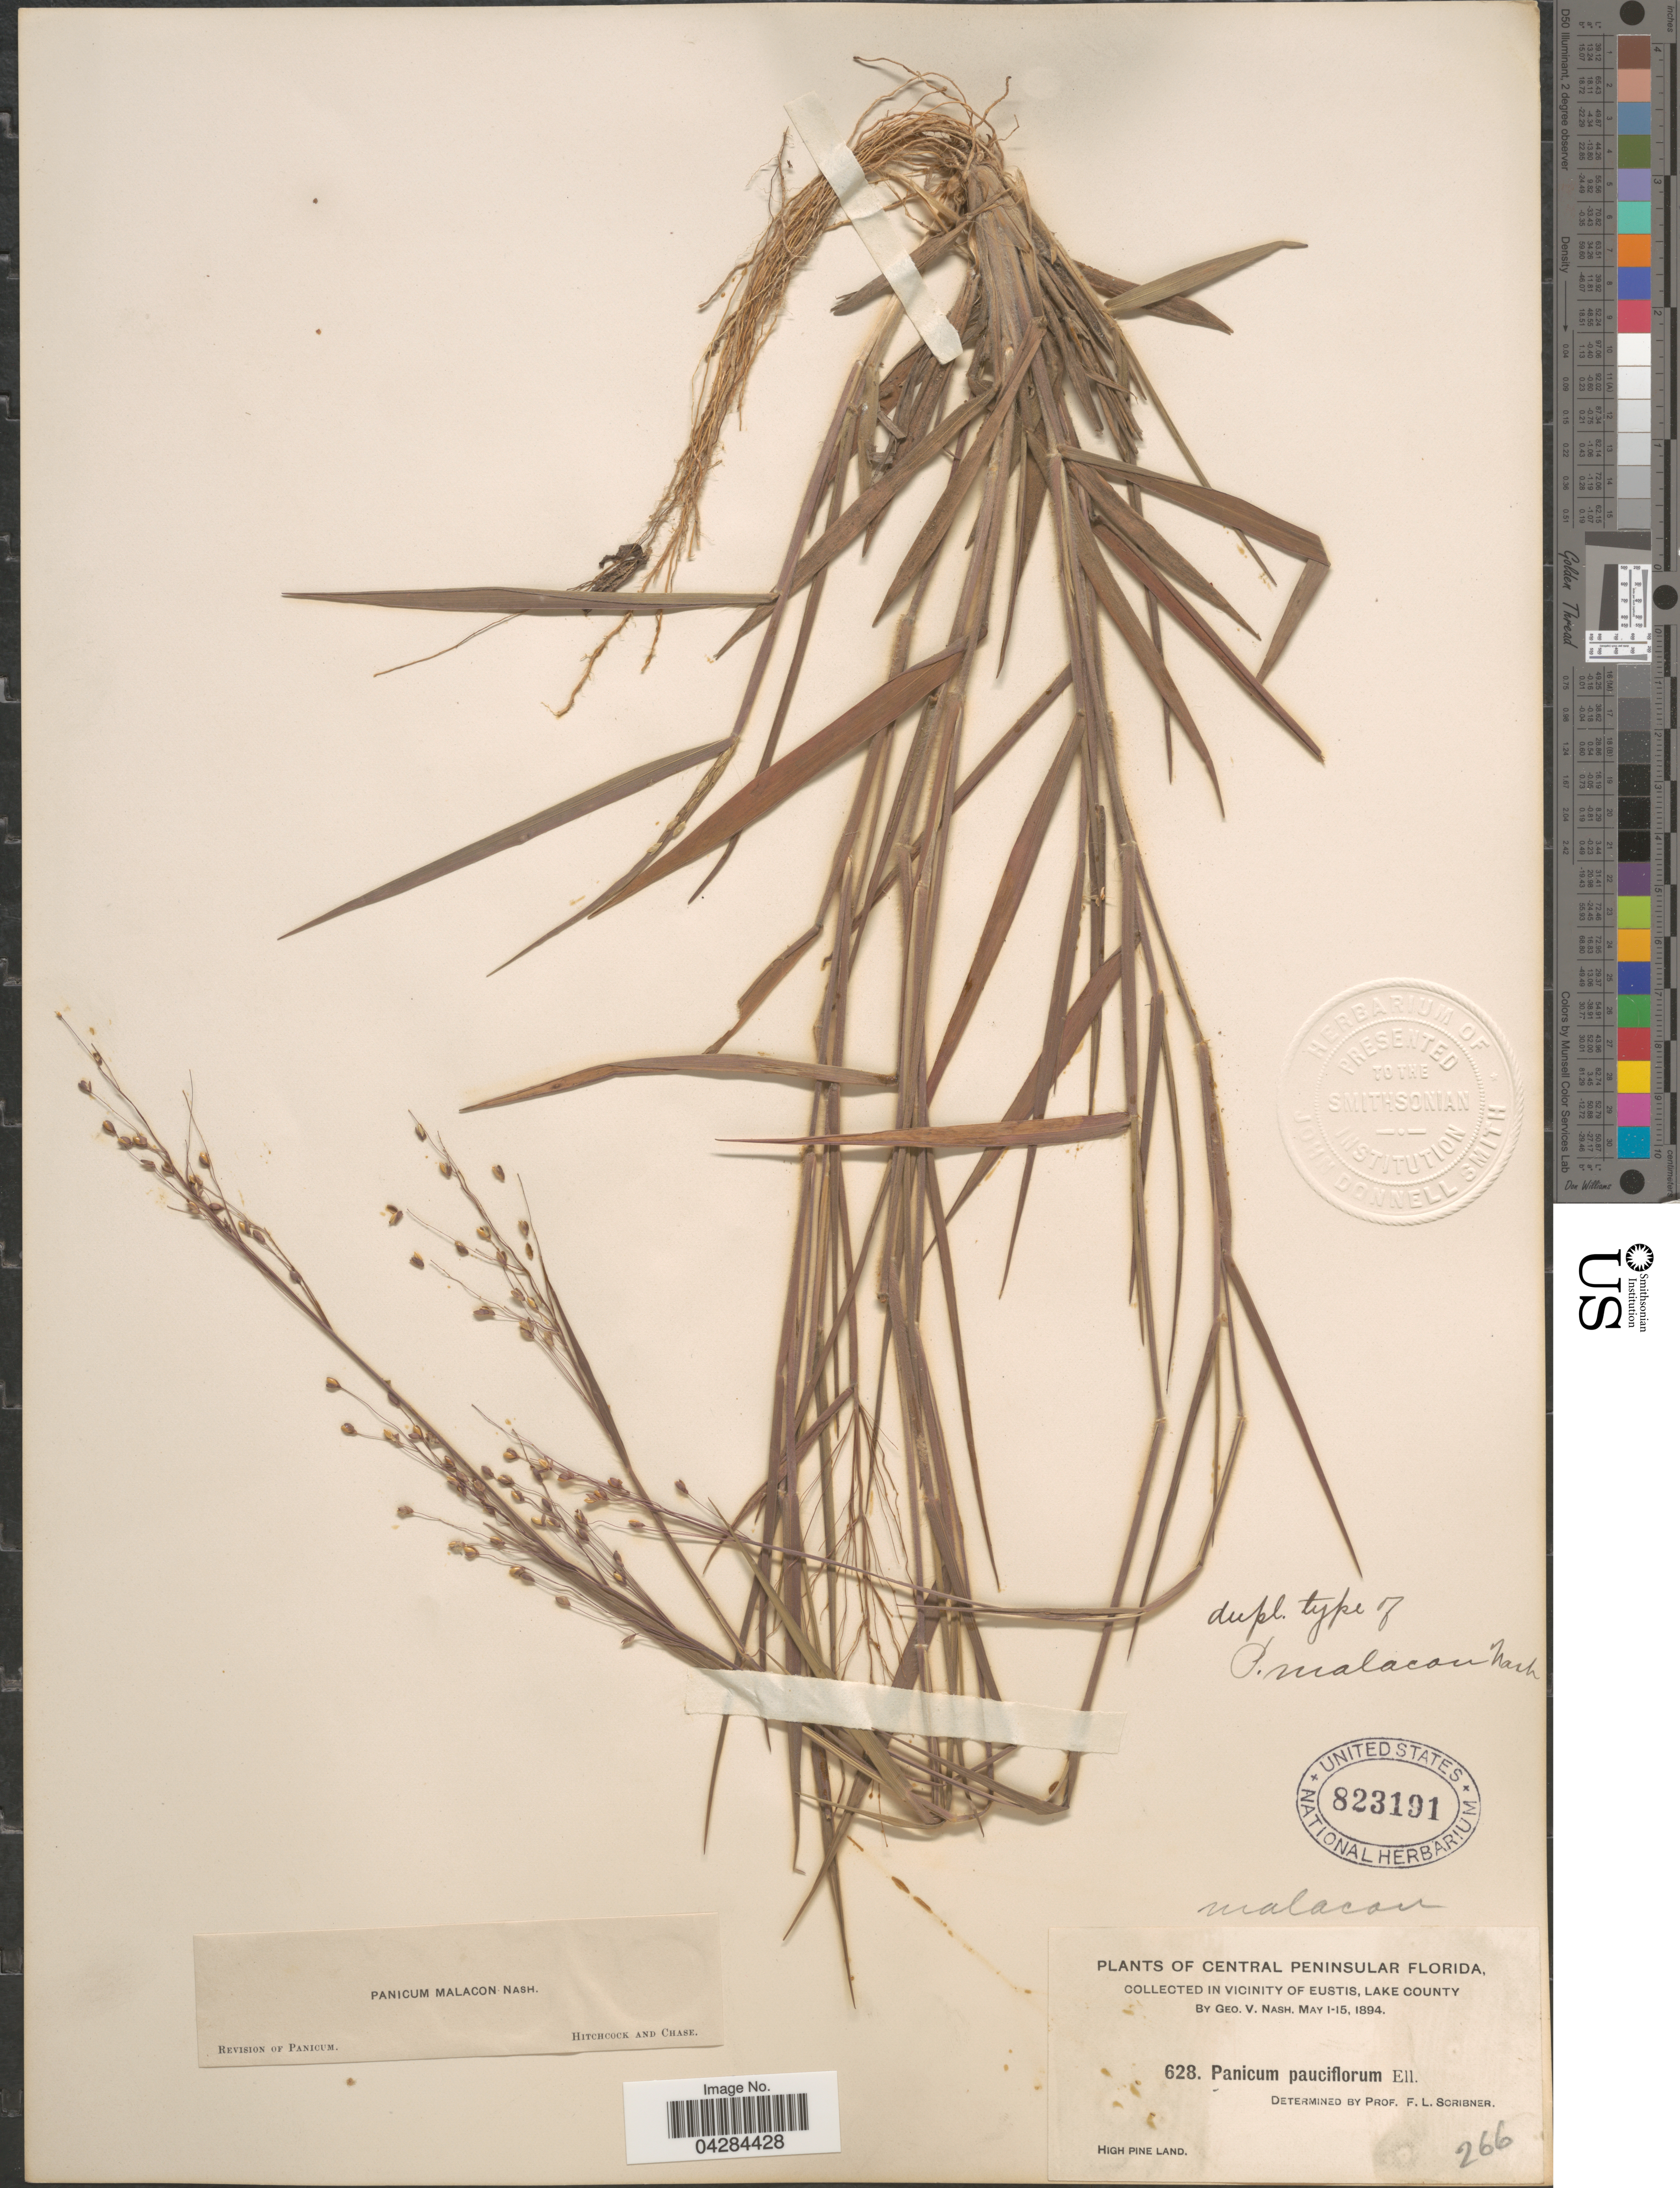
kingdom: Plantae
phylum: Tracheophyta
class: Liliopsida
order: Poales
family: Poaceae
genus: Dichanthelium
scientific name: Dichanthelium ovale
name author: (Elliott) Gould & C.A. Clark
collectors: G. V. Nash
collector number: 628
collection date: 1894-05-01/1894-05-15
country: United States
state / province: Florida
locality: Central Peninsular Florida, in vicinity of Eustis, Lake County. High Pine Land.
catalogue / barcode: US 823191